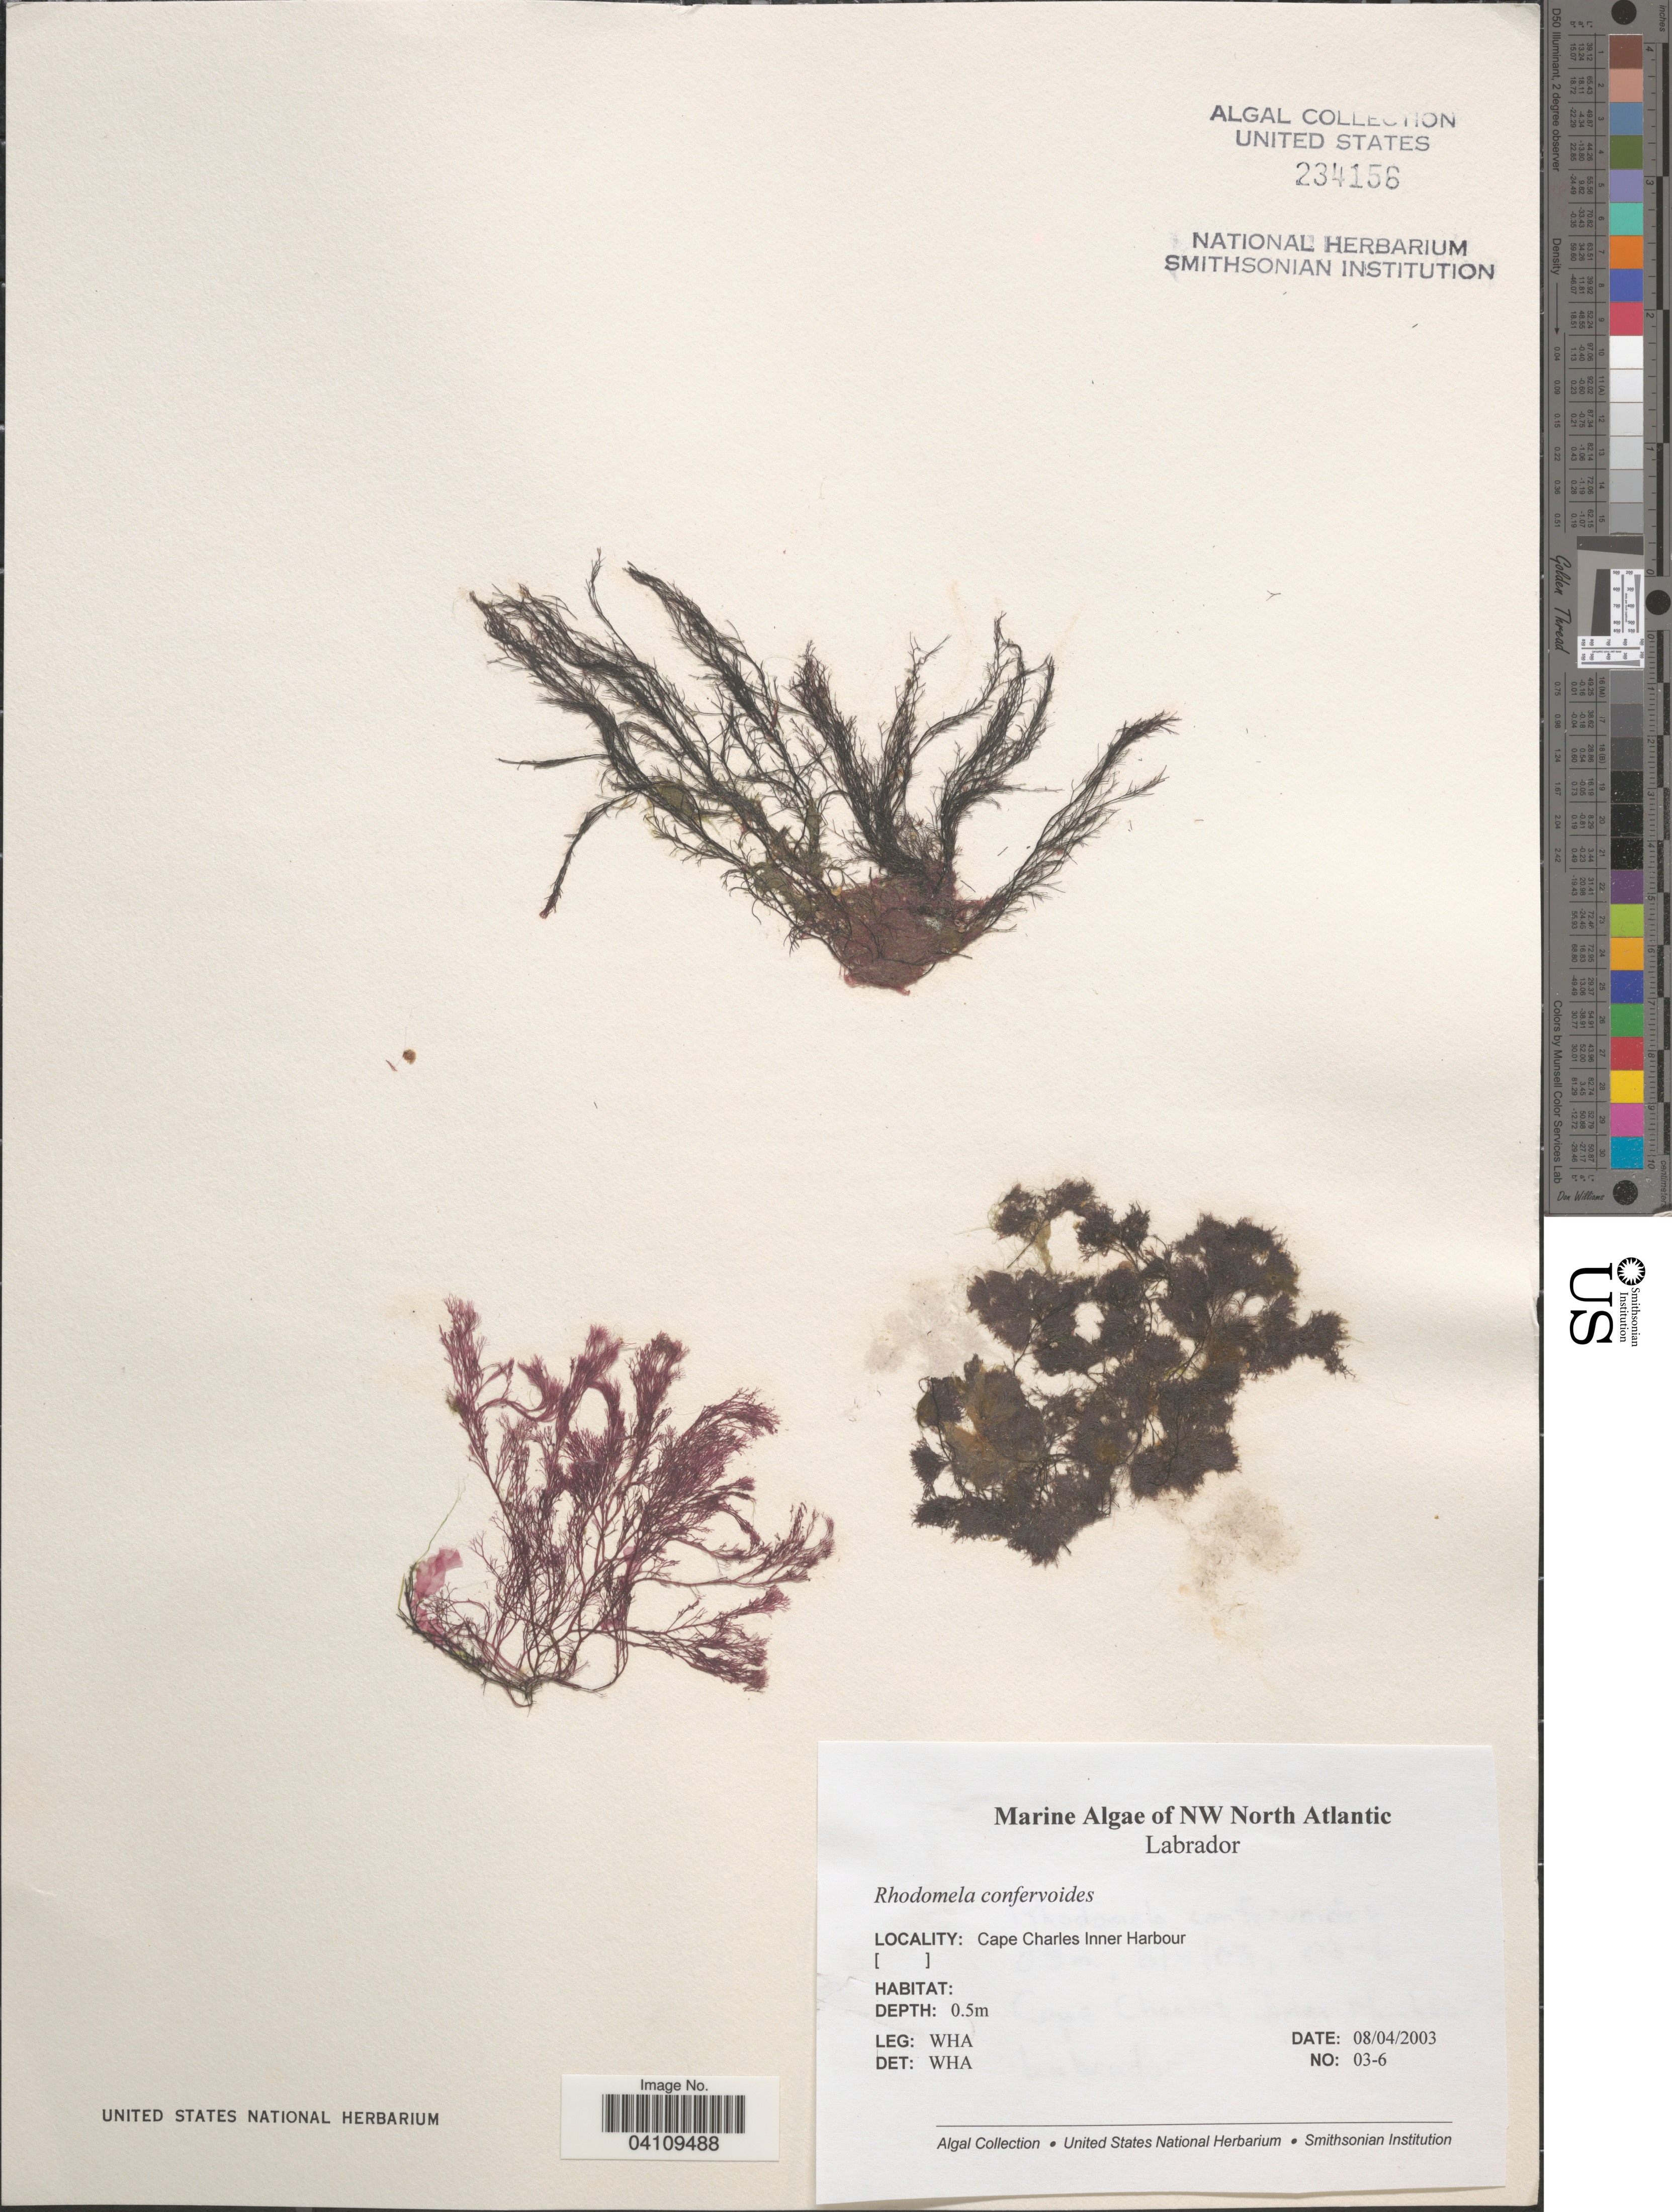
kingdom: Plantae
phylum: Rhodophyta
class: Florideophyceae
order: Ceramiales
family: Rhodomelaceae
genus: Rhodomela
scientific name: Rhodomela confervoides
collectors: W. H. Adey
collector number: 03-6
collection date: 2003-04-08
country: Canada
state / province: Newfoundland and Labrador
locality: NW North Atlantic. Labrador. Cape Charles Inner Harbour.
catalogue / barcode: US 234156